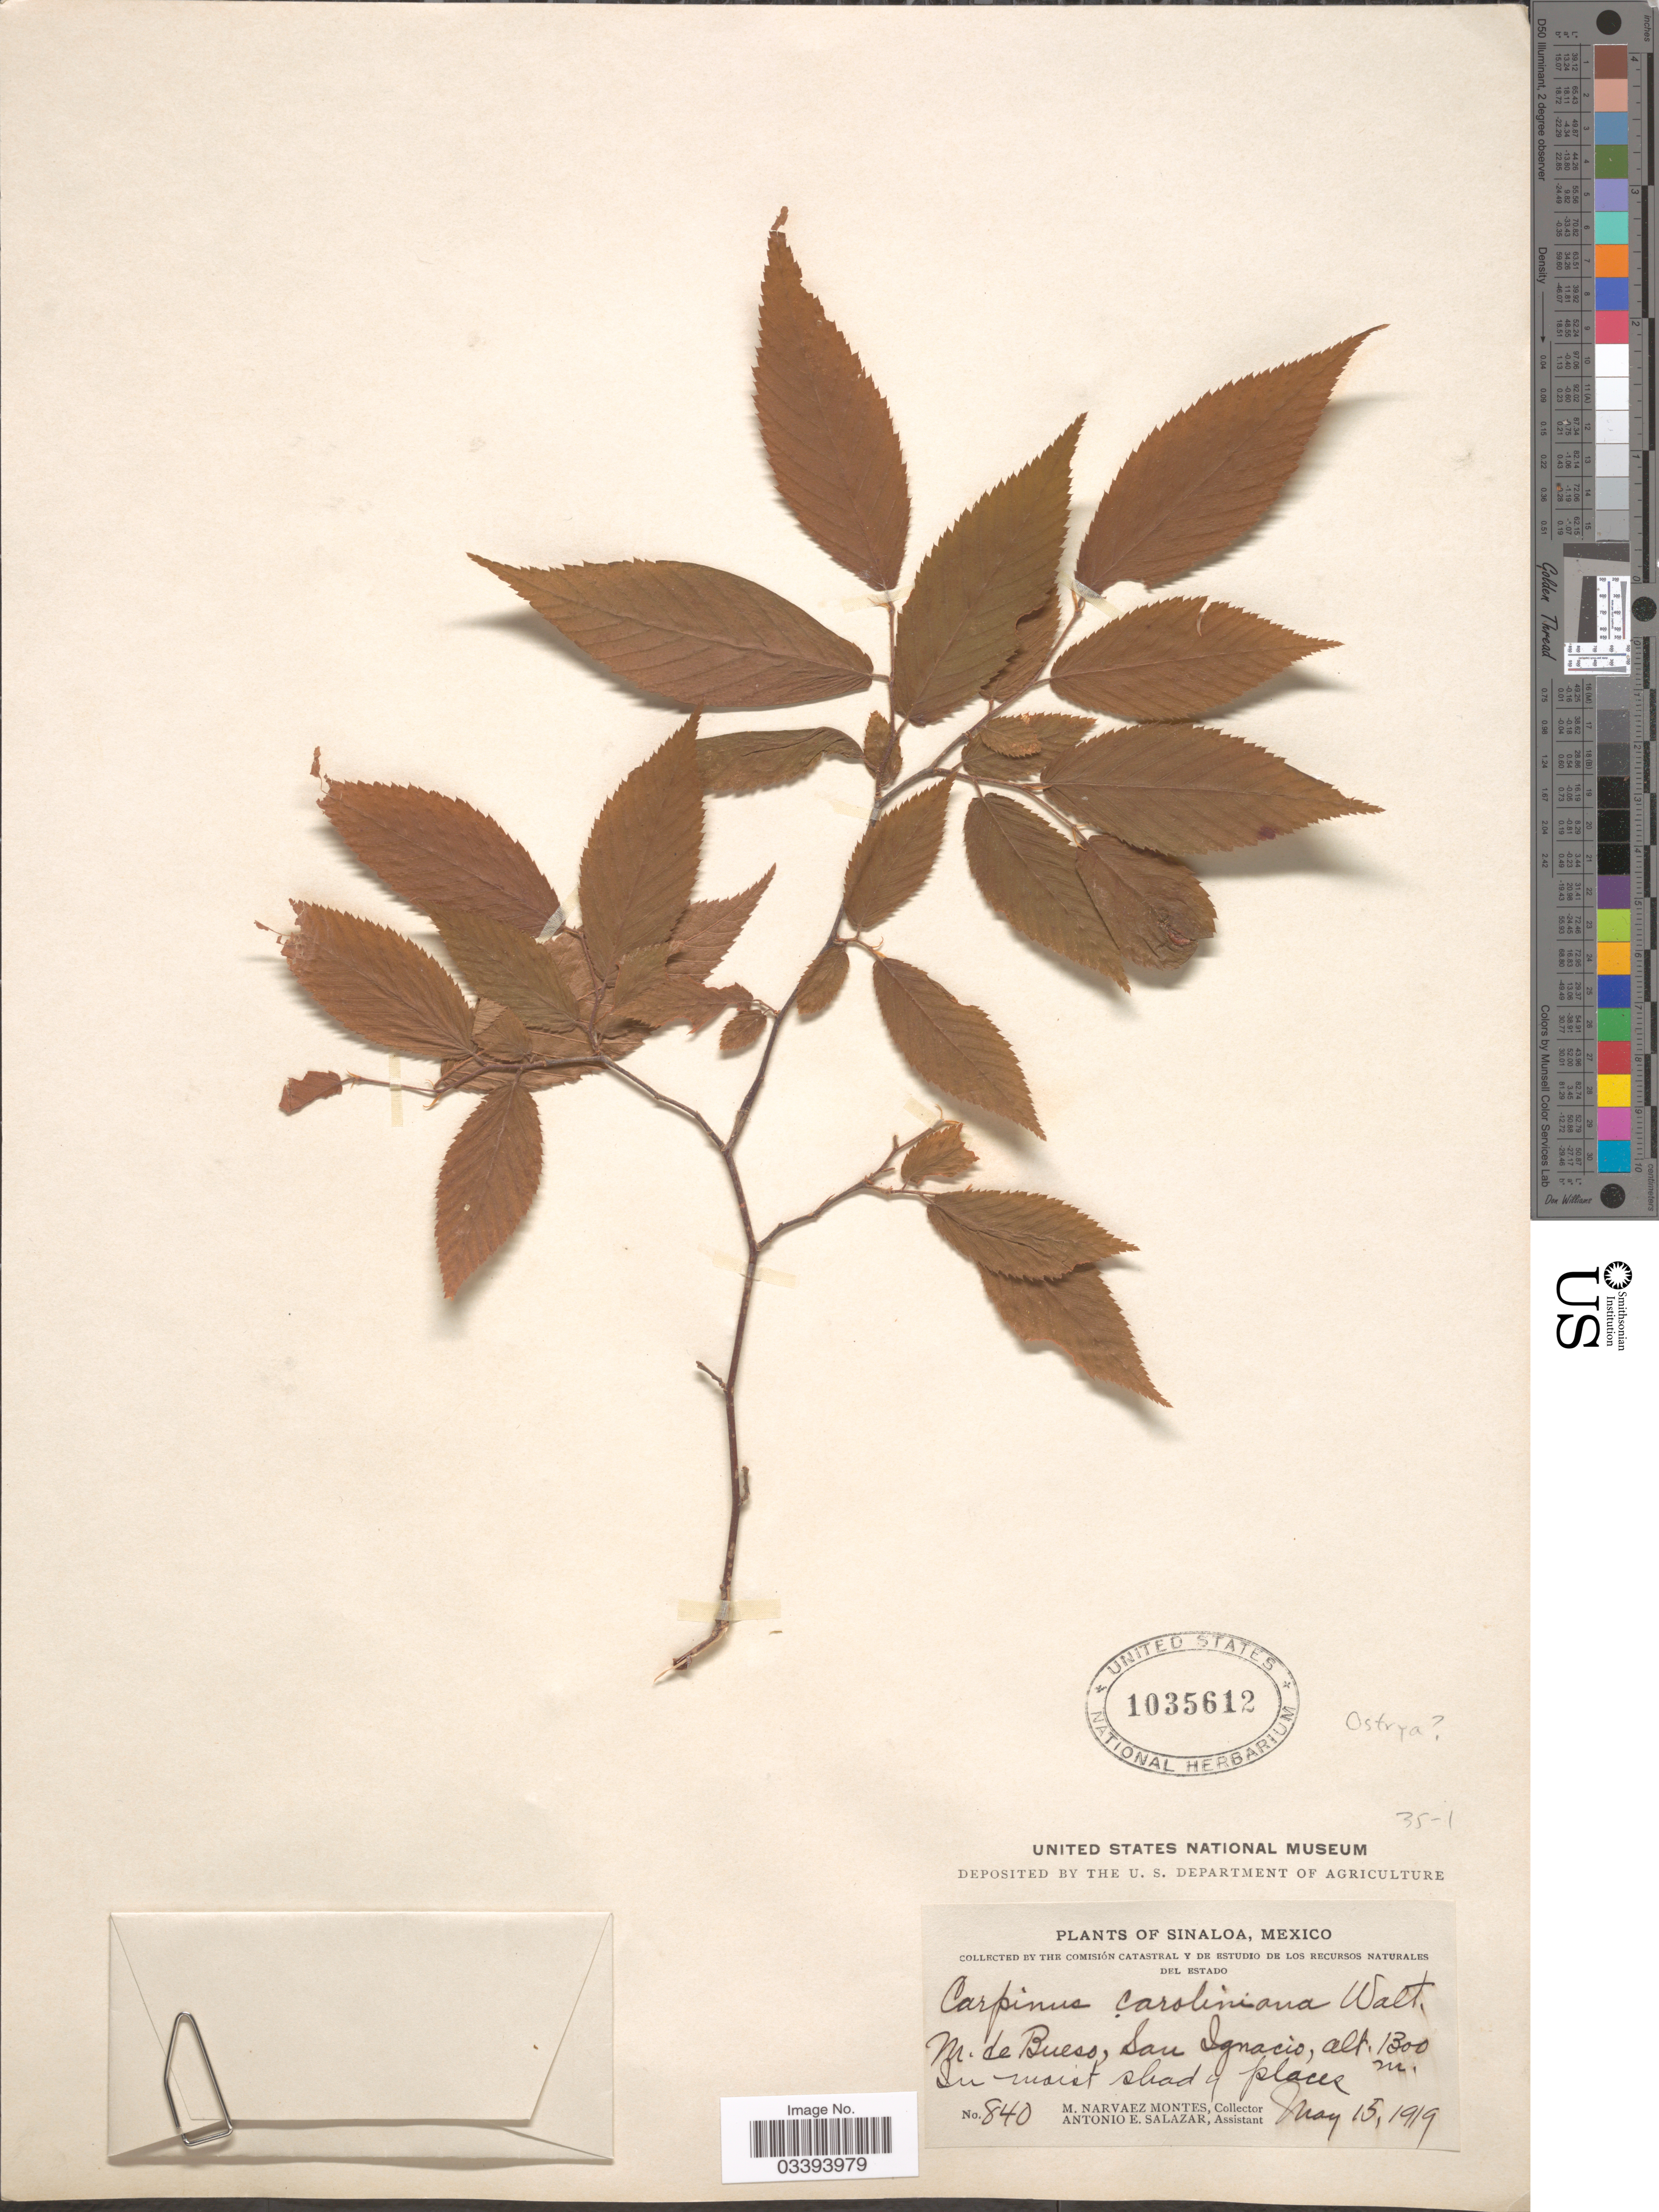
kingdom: Plantae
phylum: Tracheophyta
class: Magnoliopsida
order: Fagales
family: Betulaceae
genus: Carpinus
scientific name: Carpinus caroliniana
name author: Walter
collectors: M. Narvaez-Montes & A. E. Salazar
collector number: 840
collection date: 1919-05-15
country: Mexico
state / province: Sinaloa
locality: M. de Bueso, San Ignacio.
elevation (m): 1300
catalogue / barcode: US 1035612